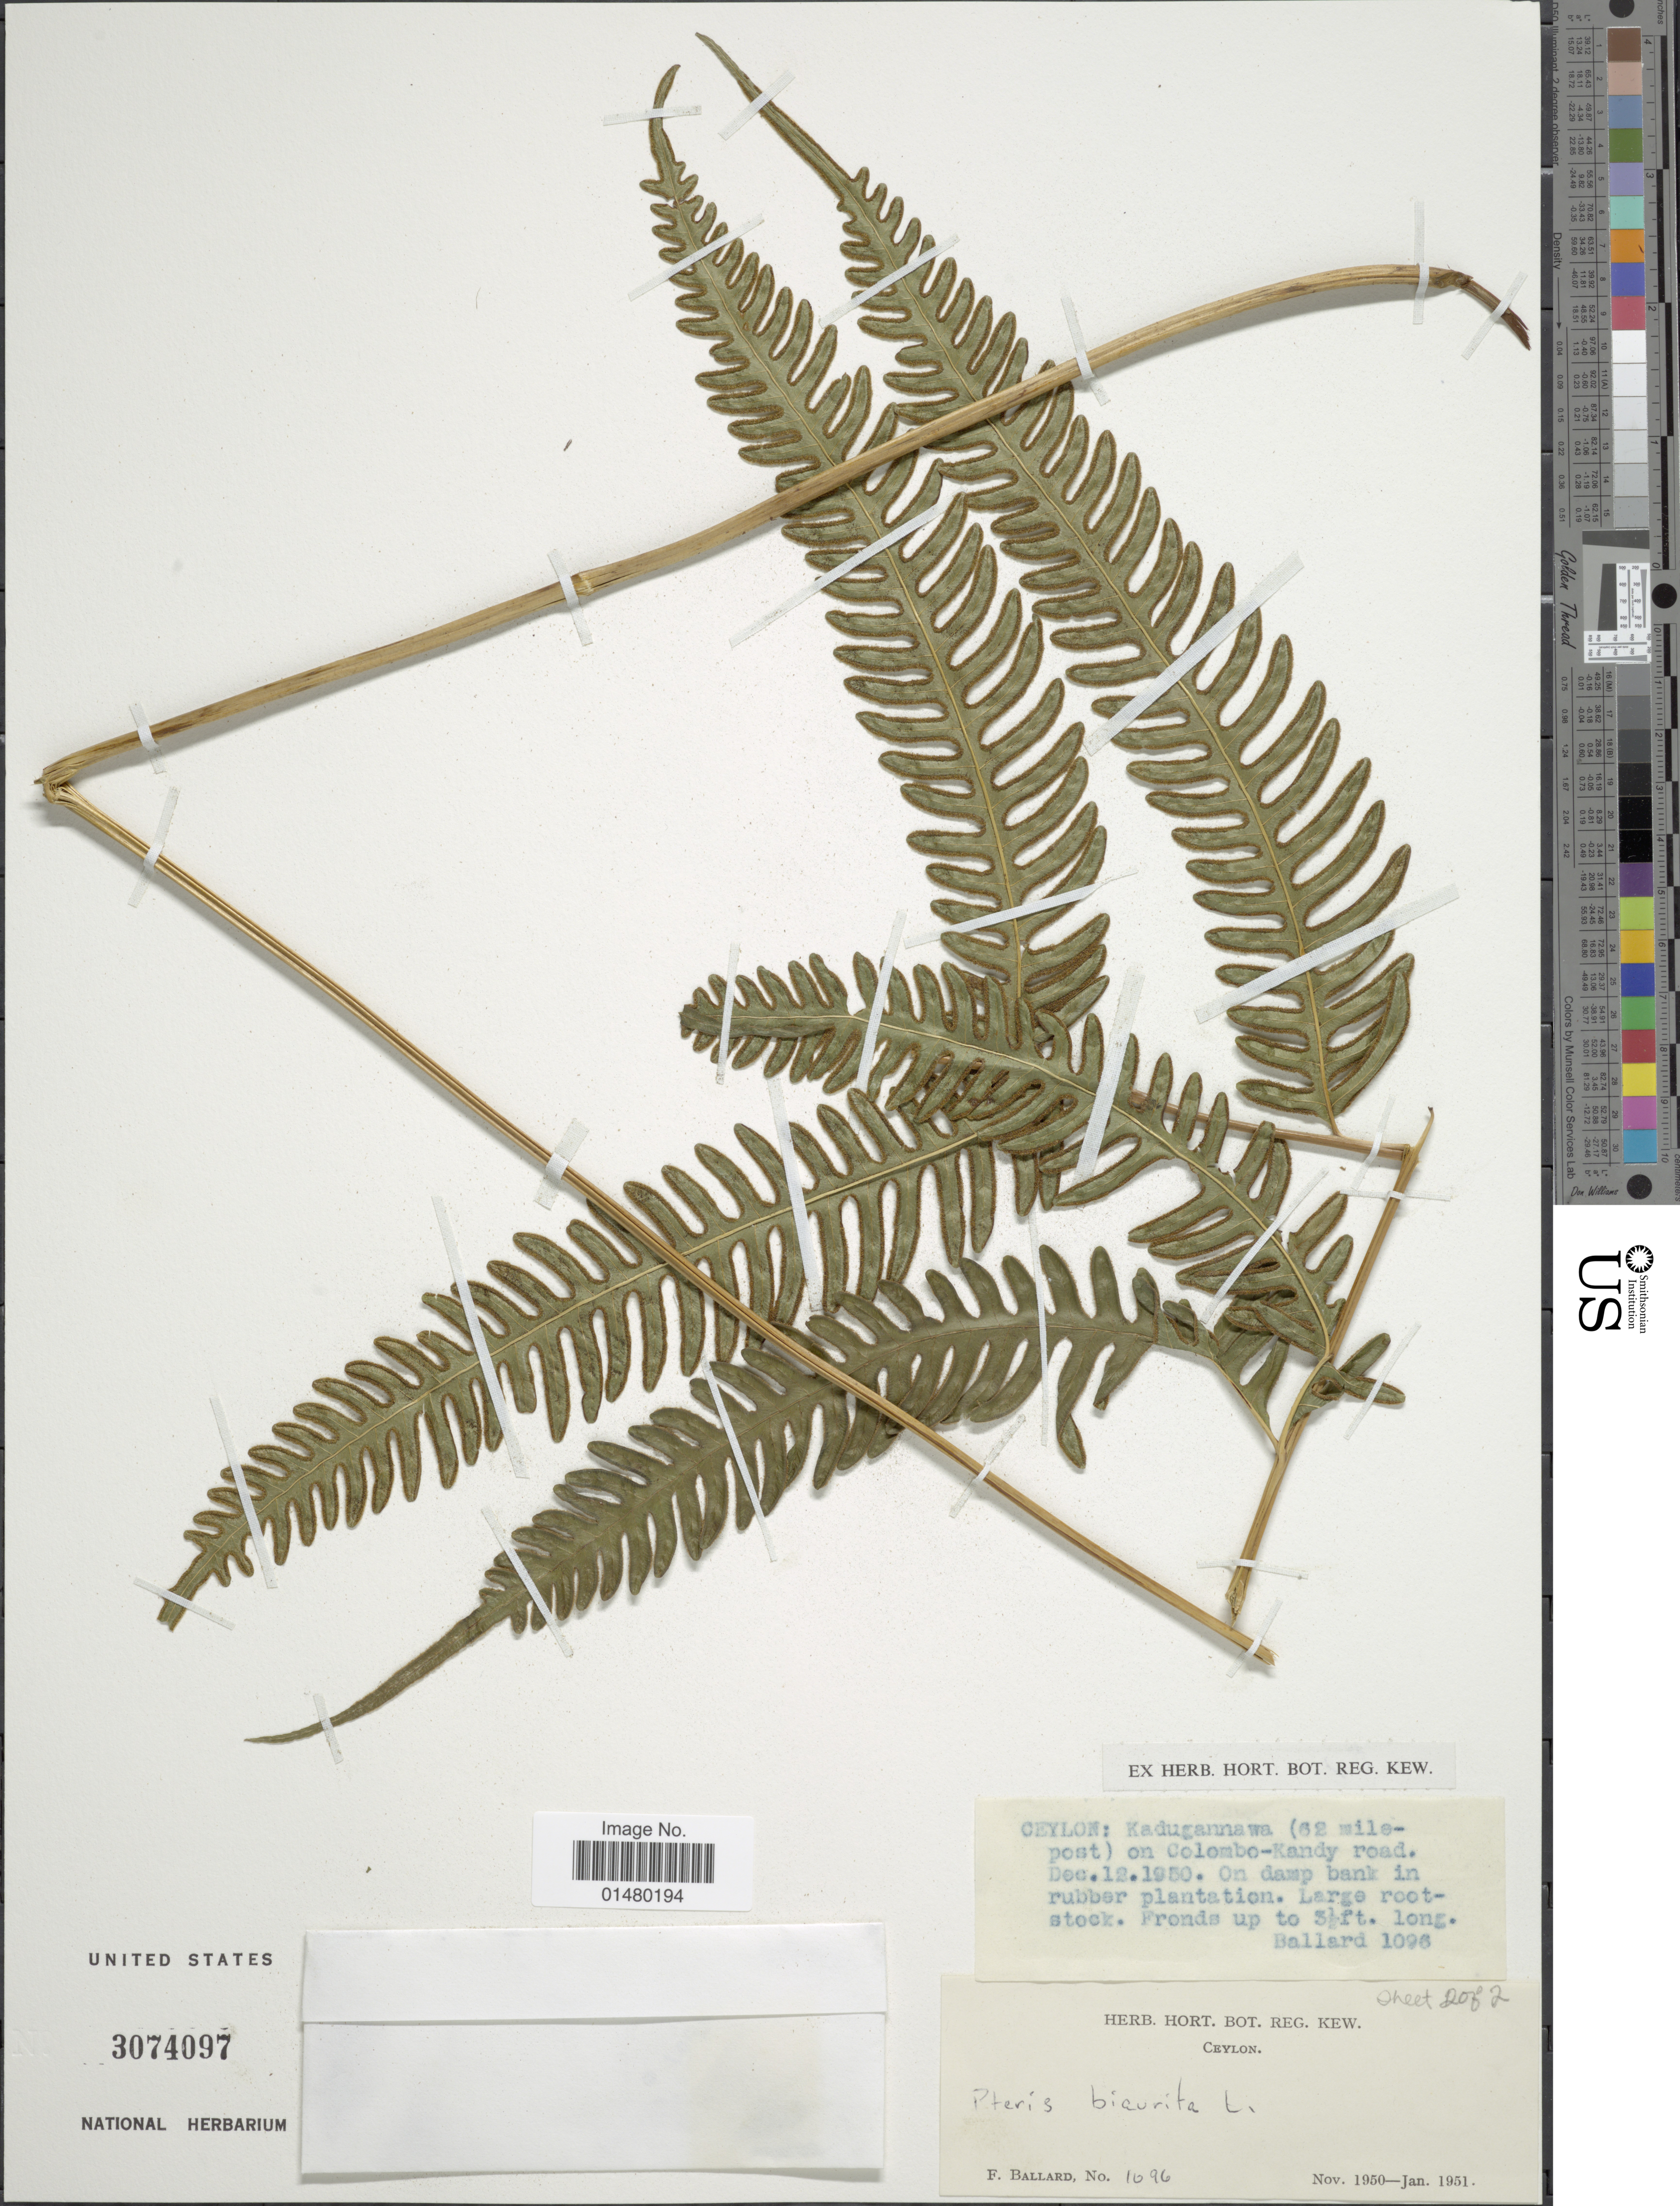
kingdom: Plantae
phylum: Tracheophyta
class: Polypodiopsida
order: Polypodiales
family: Pteridaceae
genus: Pteris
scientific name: Pteris biaurita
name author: L.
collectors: F. Ballard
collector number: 1096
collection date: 1950-12-12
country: Sri Lanka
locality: Kadugannawa (62 milpost) on Colombo-Kandy-road, Ceylon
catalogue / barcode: US 3074097